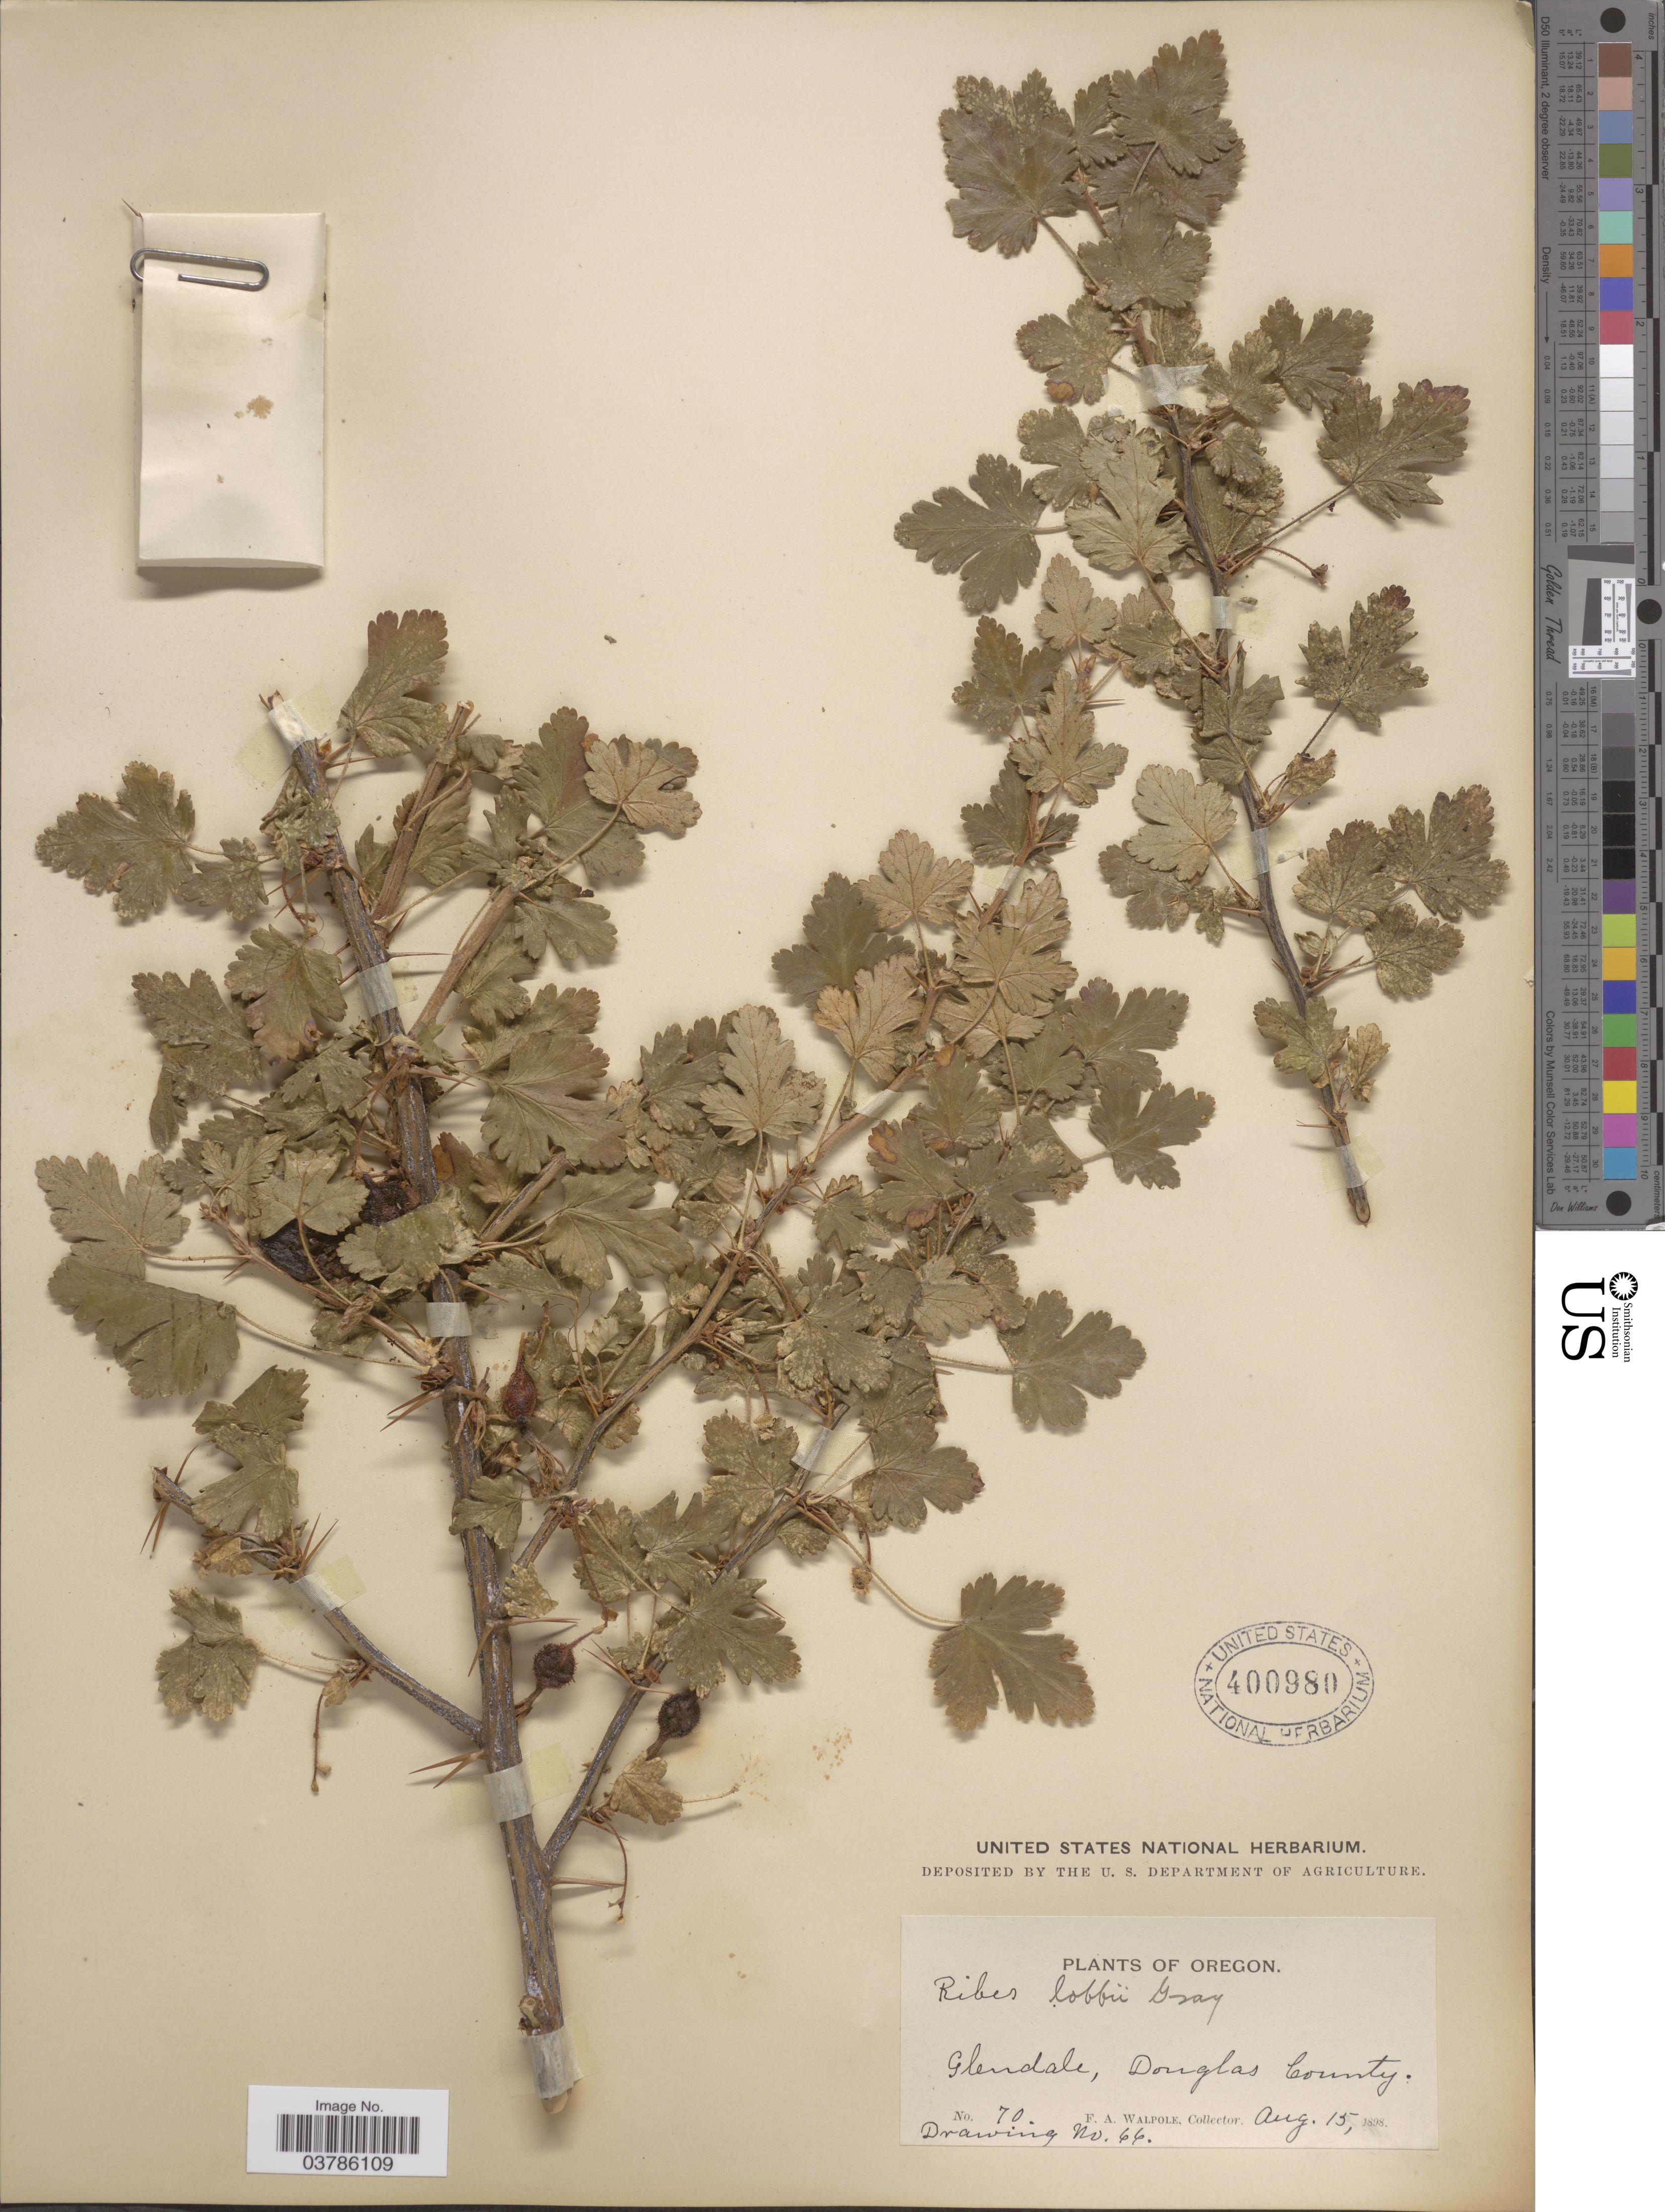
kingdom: Plantae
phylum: Tracheophyta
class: Magnoliopsida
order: Saxifragales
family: Grossulariaceae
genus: Ribes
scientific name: Ribes lobbii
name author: A. Gray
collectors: F. Walpole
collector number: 70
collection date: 1898-08-15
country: United States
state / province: Oregon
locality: Glendale, Douglas County.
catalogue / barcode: US 400980